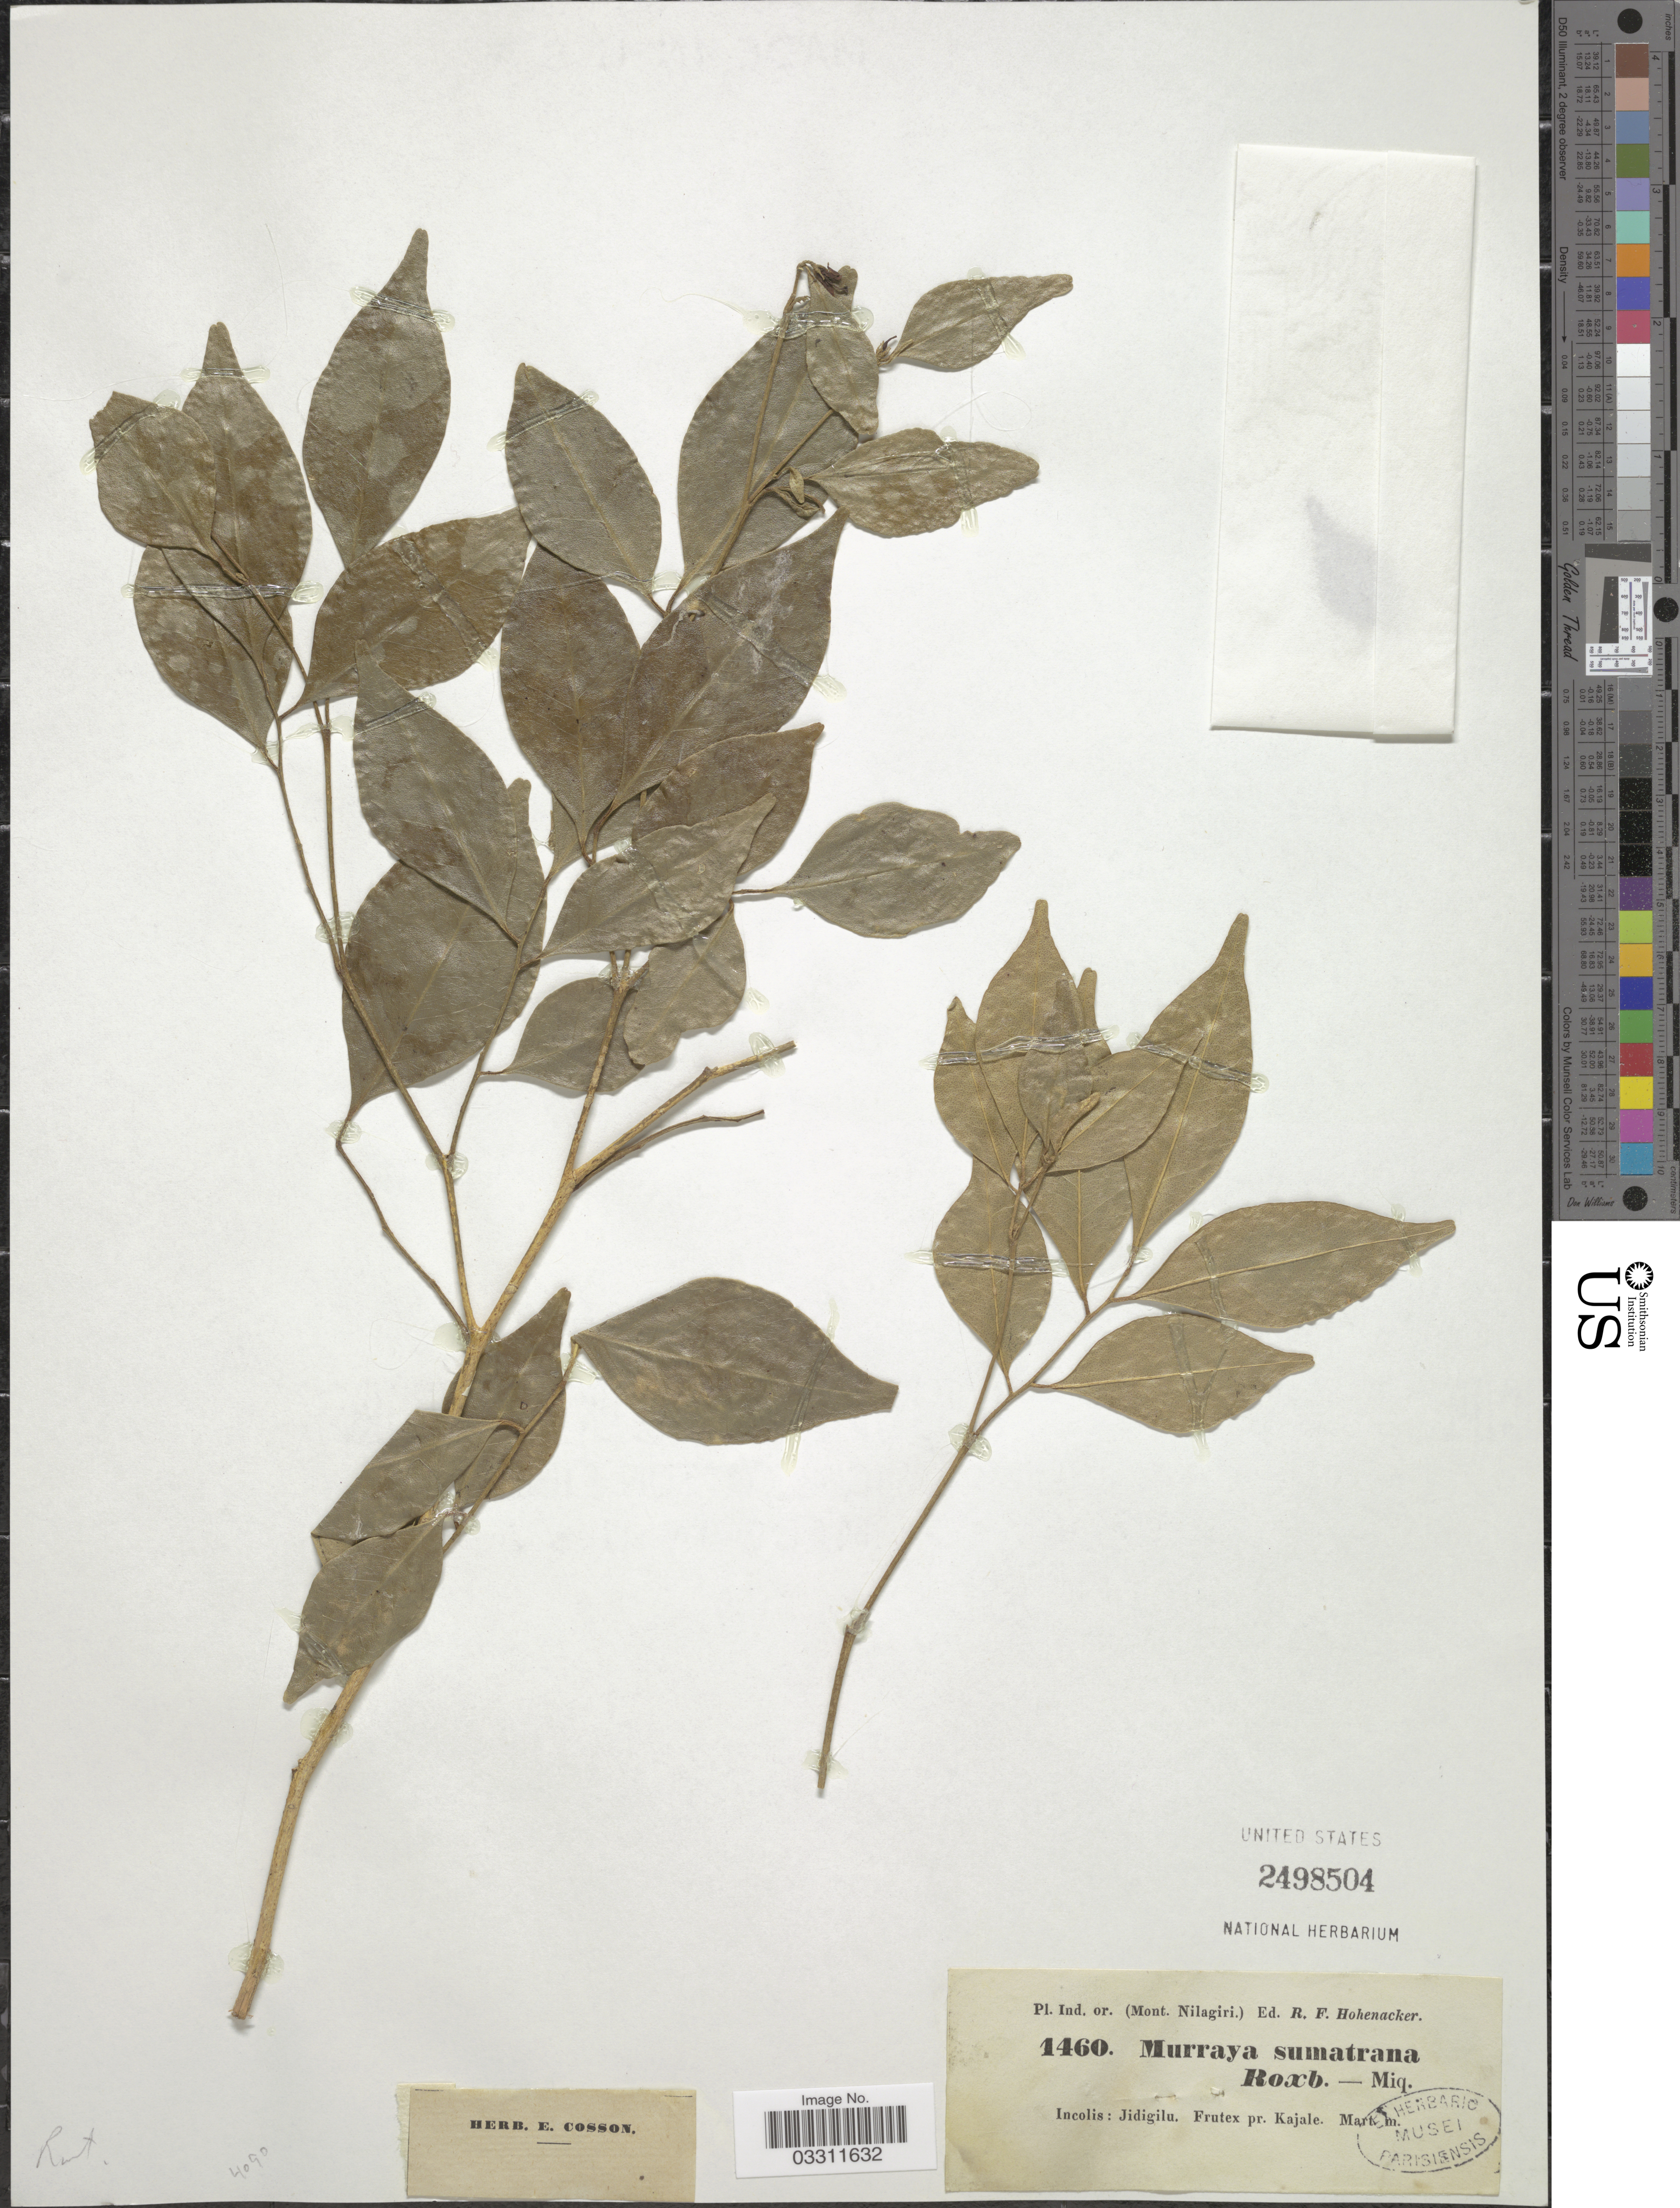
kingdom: Plantae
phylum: Tracheophyta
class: Magnoliopsida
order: Sapindales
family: Rutaceae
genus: Murraya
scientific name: Murraya sumatrana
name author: Roxb.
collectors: R. F. Hohenacker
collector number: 1460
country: India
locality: Pl. Ind. or. (Mont. Nilagiri.) Incolis: Jidigilu.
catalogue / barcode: US 2498504